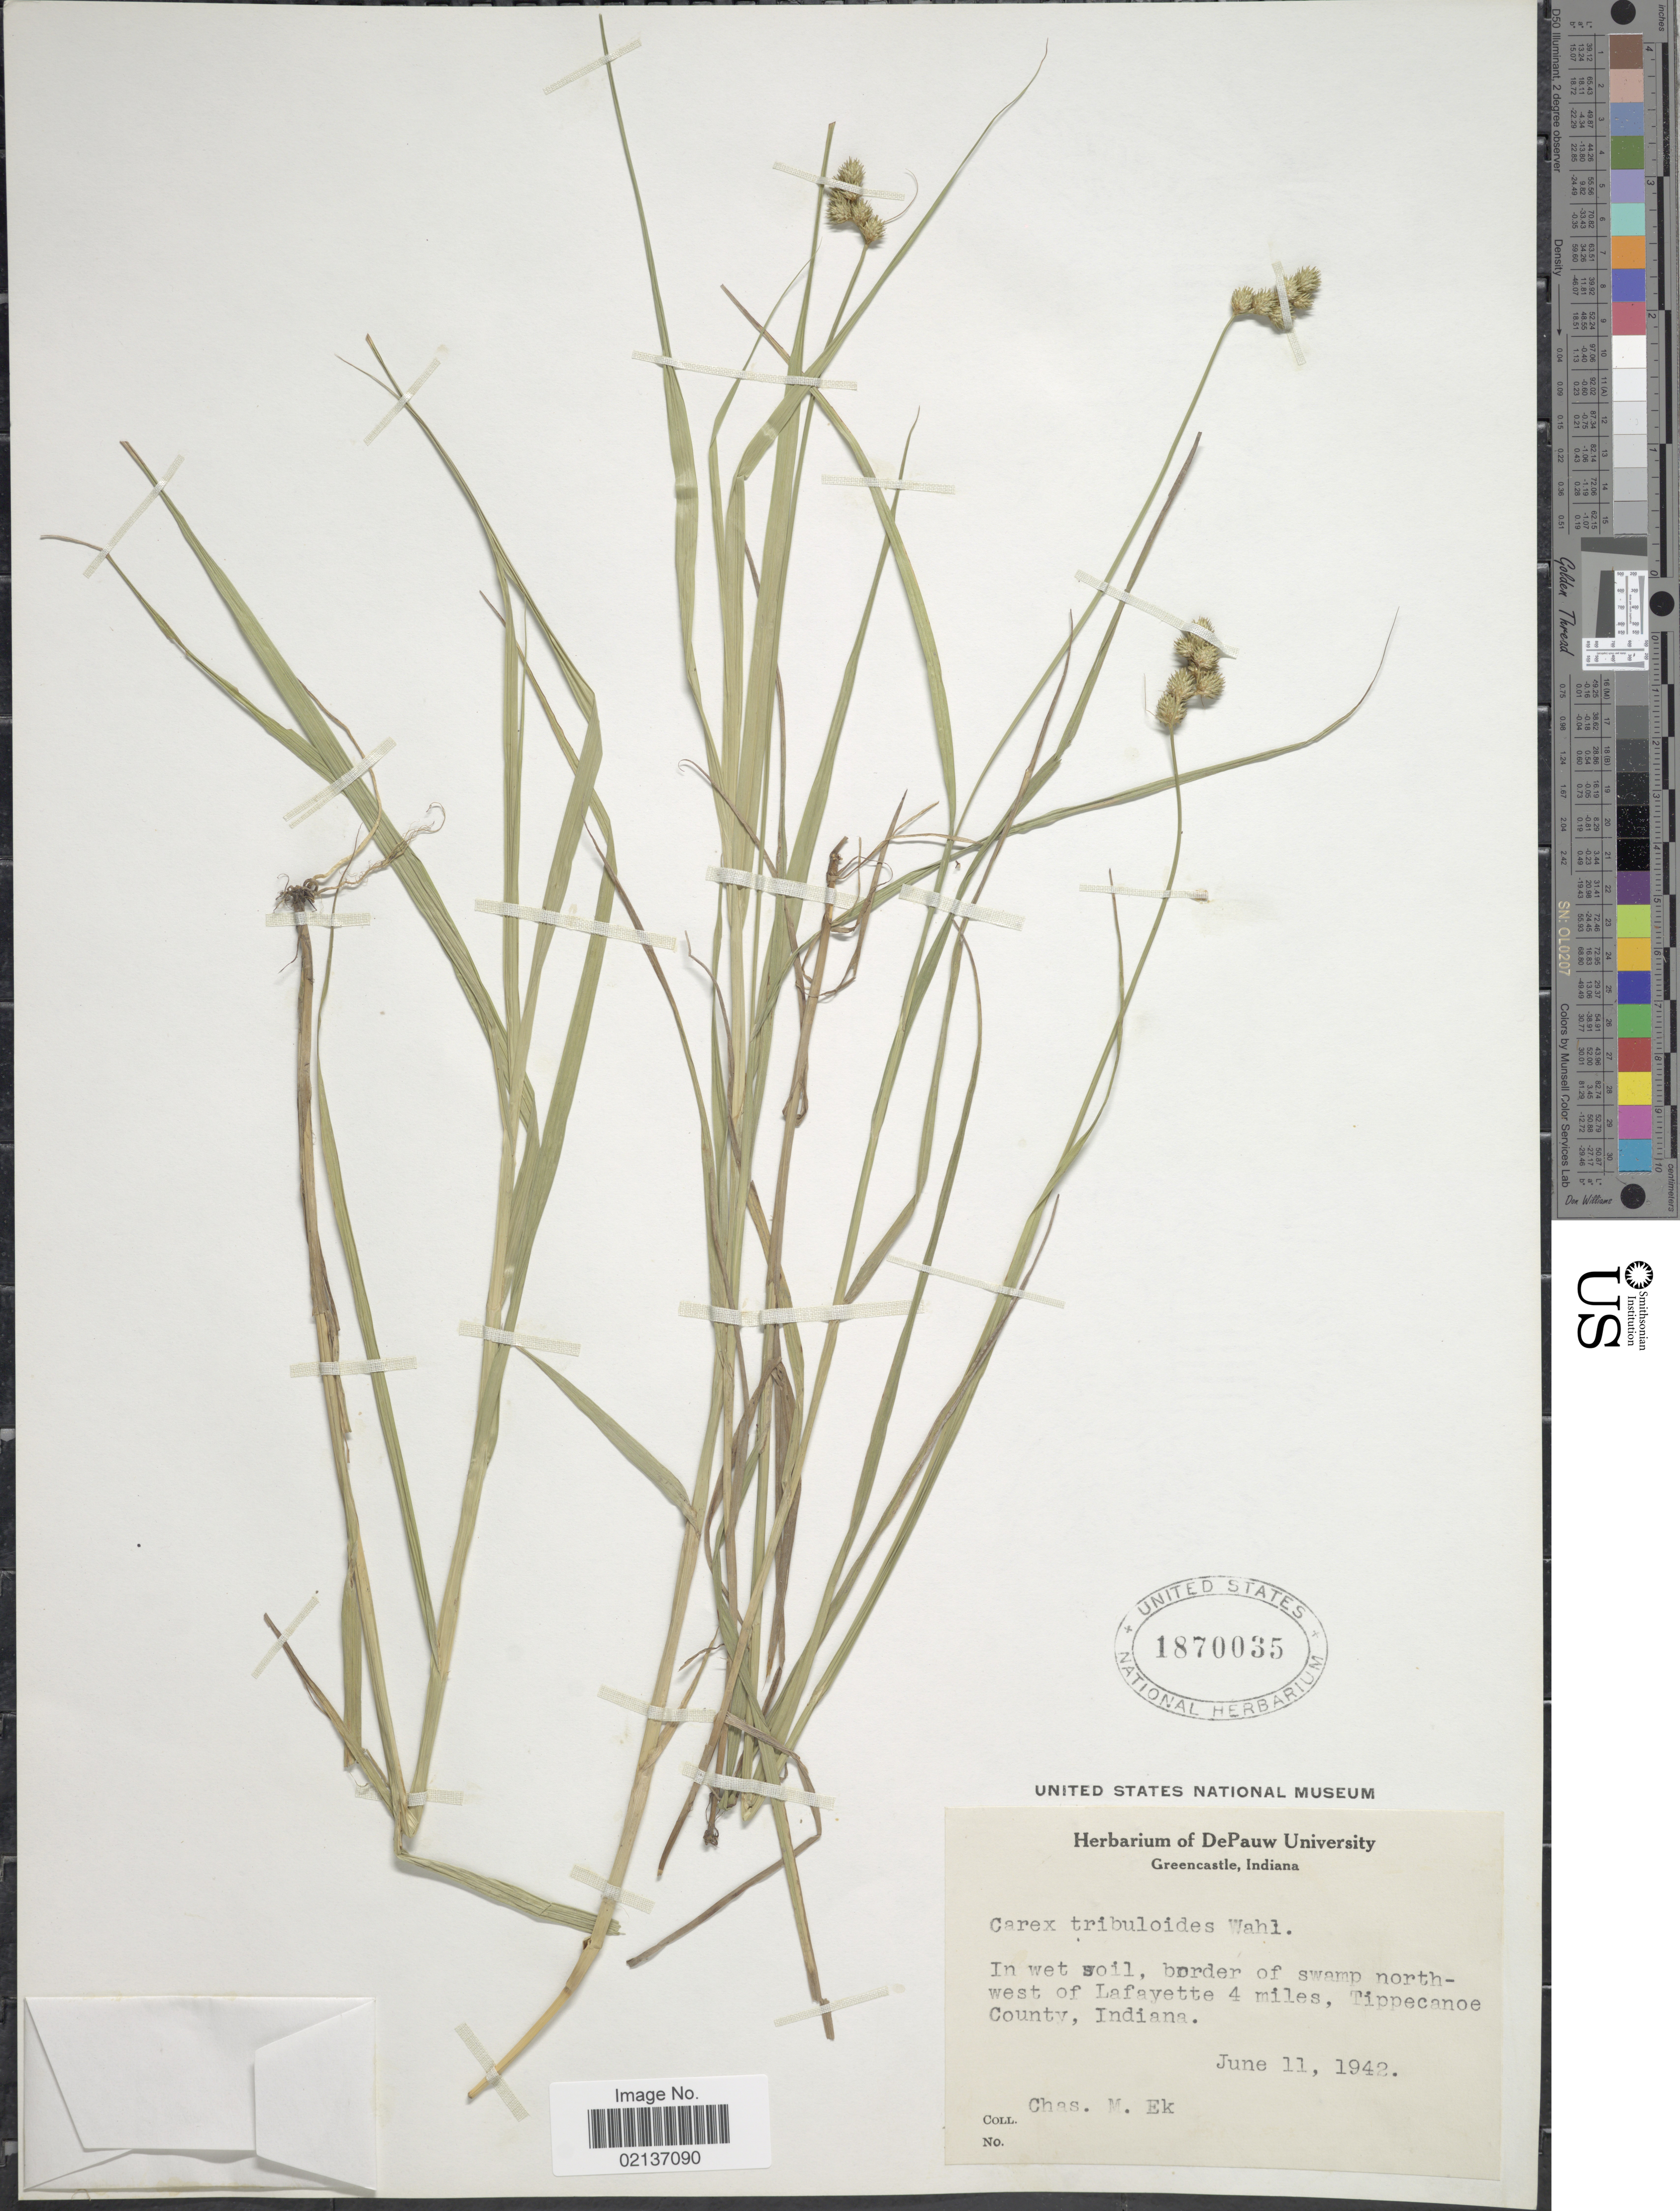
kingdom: Plantae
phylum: Tracheophyta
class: Liliopsida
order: Poales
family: Cyperaceae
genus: Carex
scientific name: Carex tribuloides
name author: Wahlenb.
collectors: C. Ek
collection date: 1942-06-11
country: United States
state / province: Indiana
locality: Northwest of Lafayette 4 miles, Tippecanoe County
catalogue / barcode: US 1870035